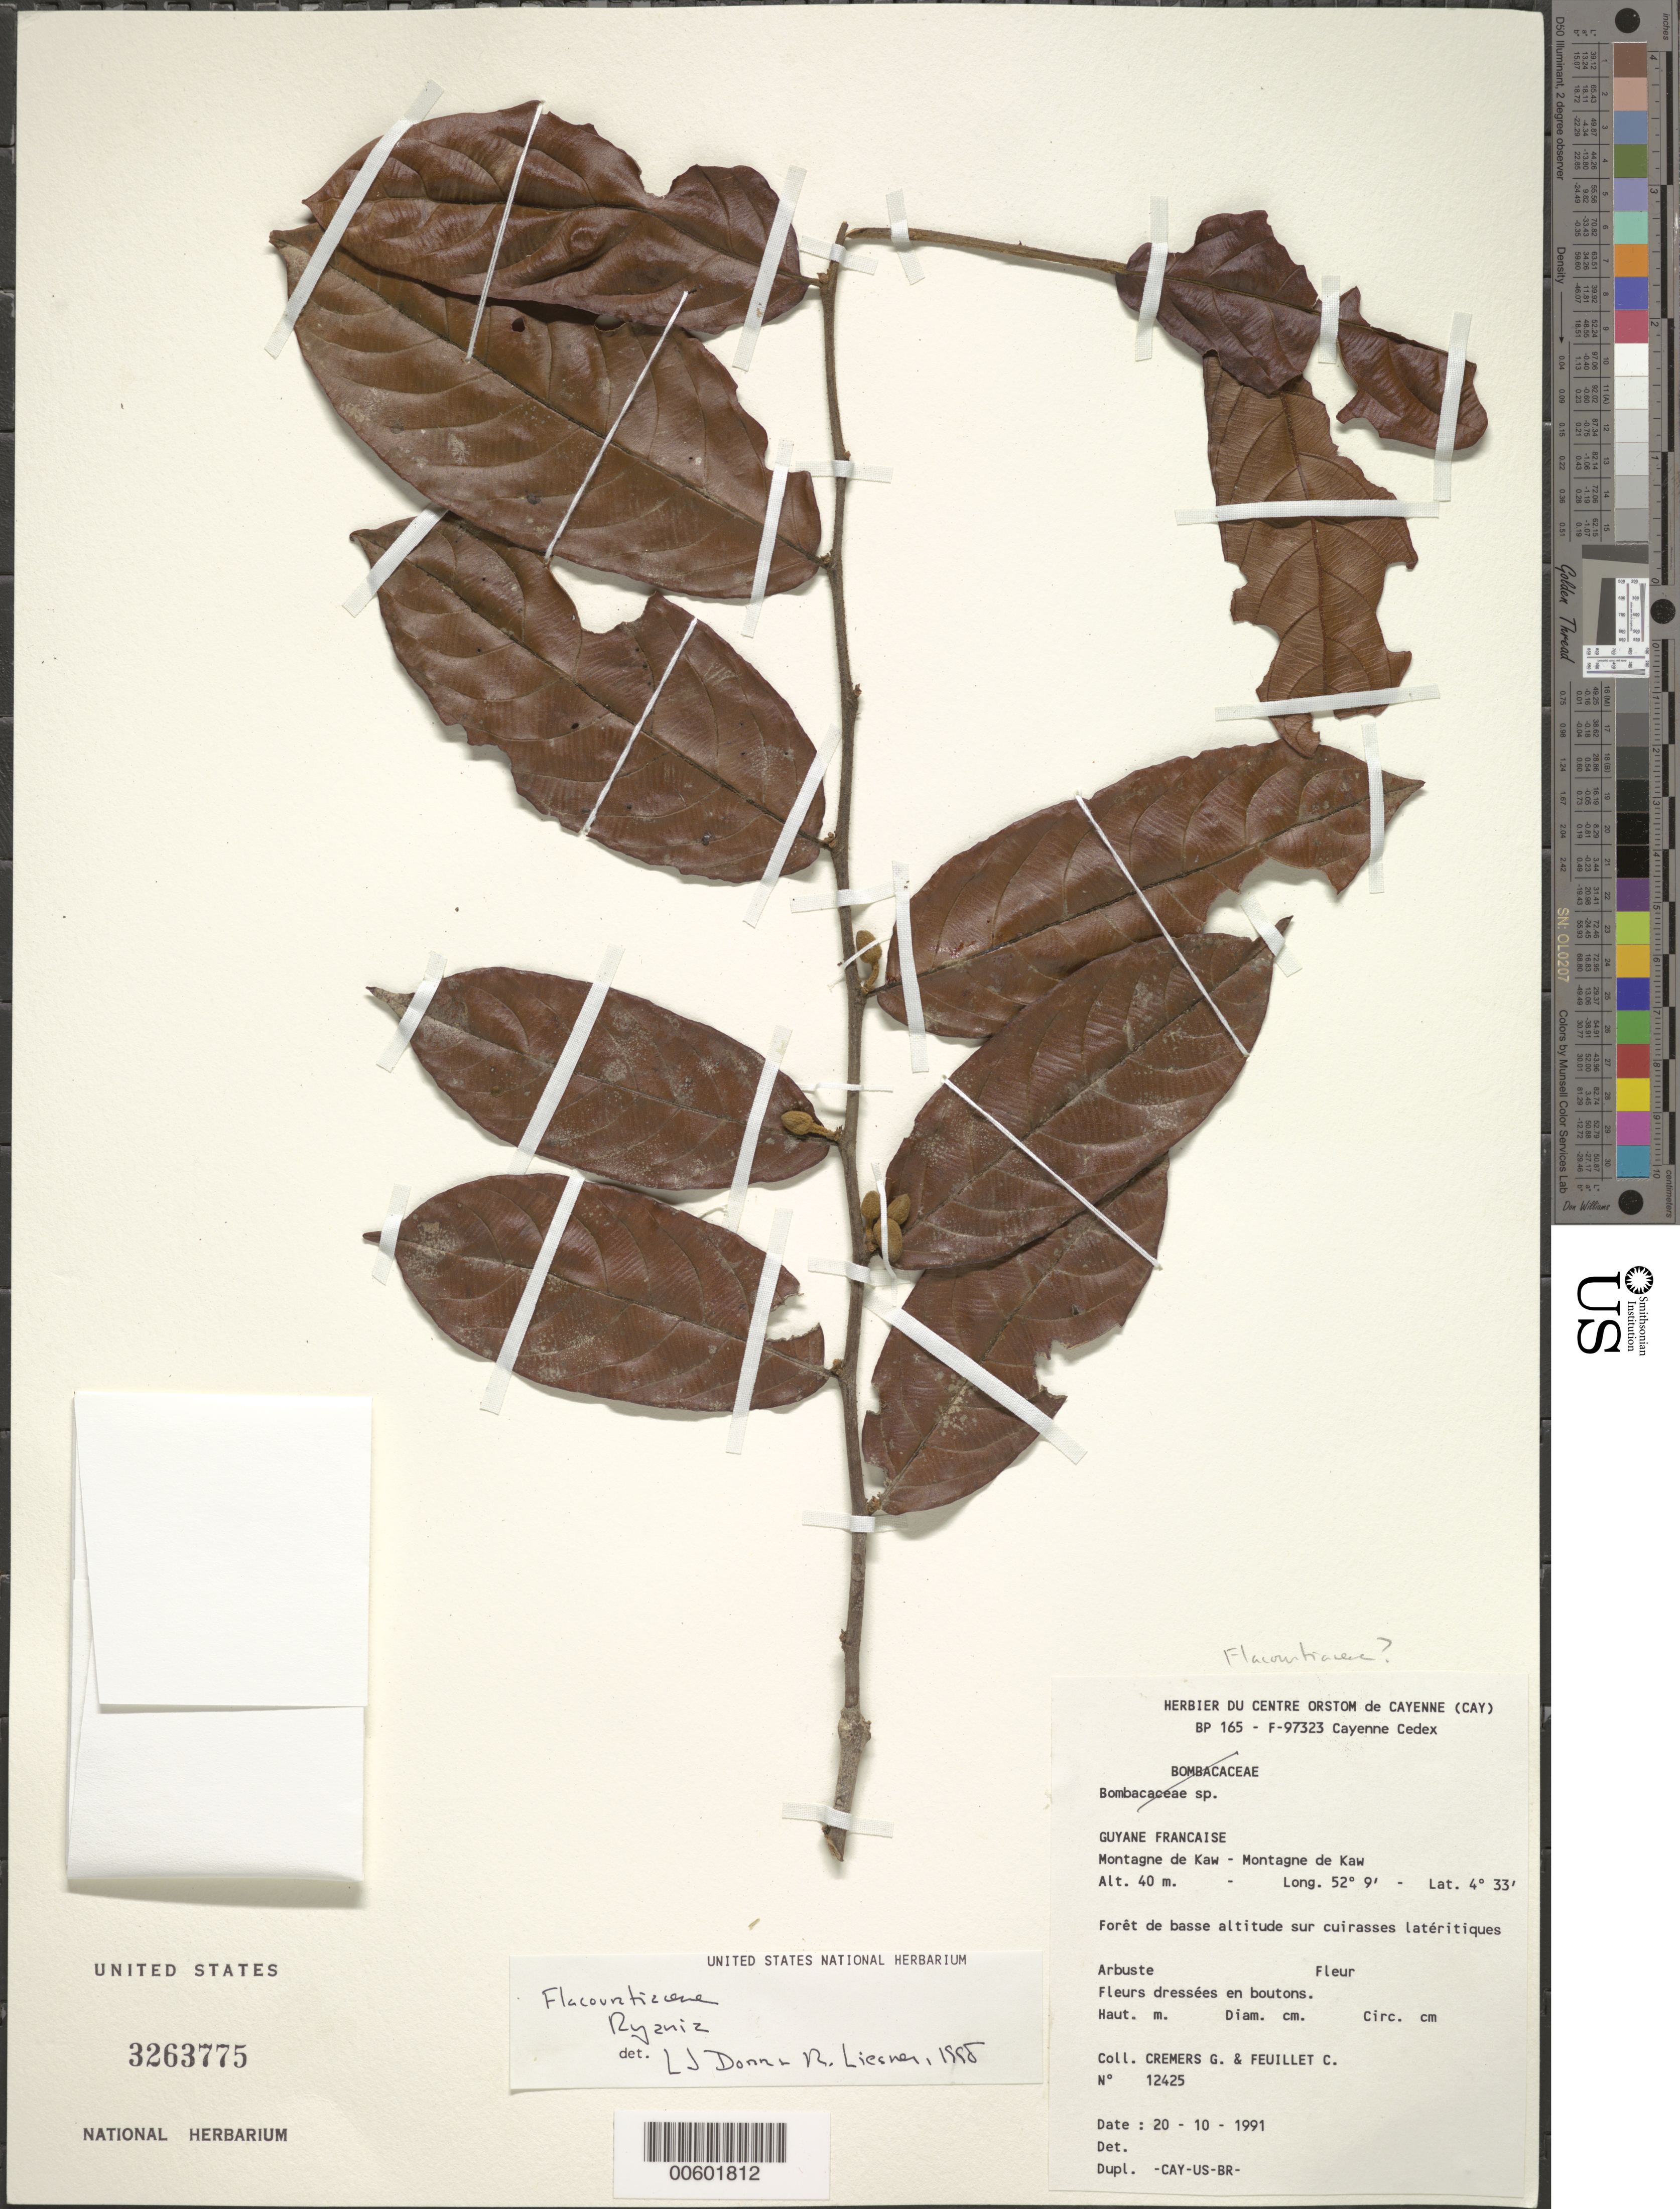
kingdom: Plantae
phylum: Tracheophyta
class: Magnoliopsida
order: Malpighiales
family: Salicaceae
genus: Ryania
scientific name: Ryania sp.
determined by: Dorr, L. J.; Liesner, R. L.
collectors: G. Cremers & C. Feuillet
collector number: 12425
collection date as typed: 20-Oct-91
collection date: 1991-10-20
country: French Guiana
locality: Montagne de Kaw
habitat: Forêt de basse altitude sur cuirasses lateritiques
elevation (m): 40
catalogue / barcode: US 3263775